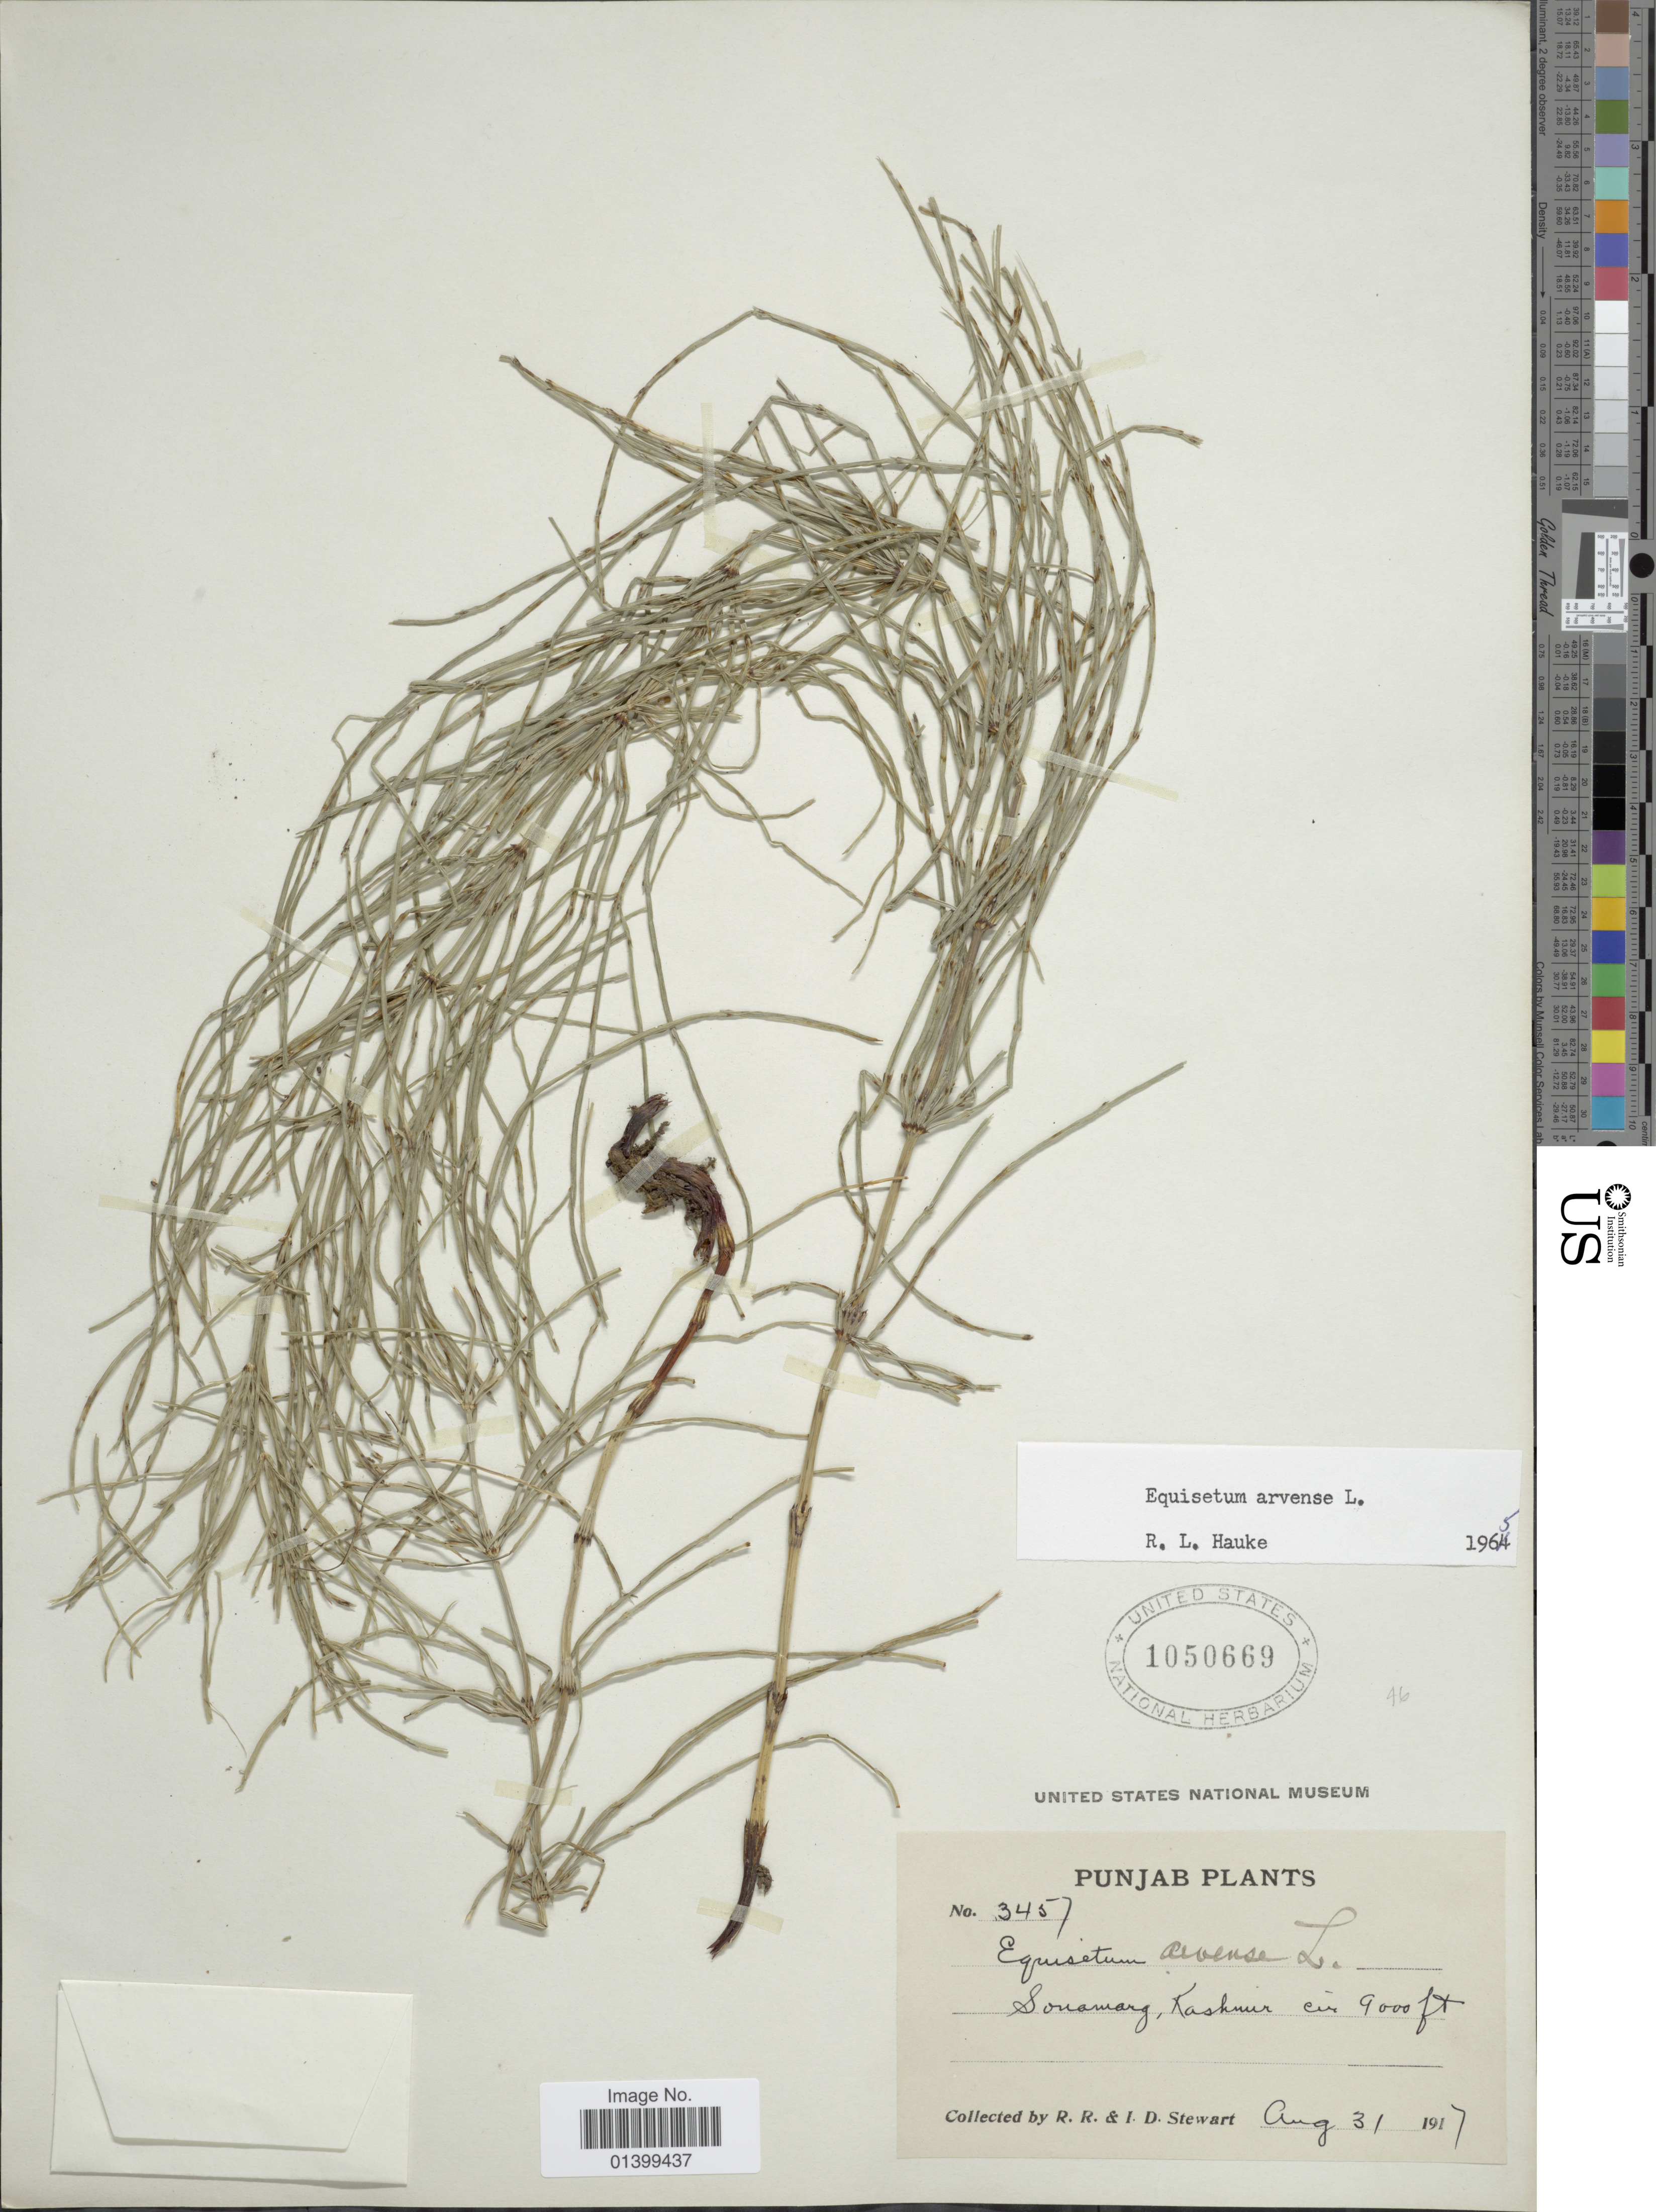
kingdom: Plantae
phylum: Tracheophyta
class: Polypodiopsida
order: Equisetales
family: Equisetaceae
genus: Equisetum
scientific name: Equisetum arvense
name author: L.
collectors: R. R. Stewart & I. Stewart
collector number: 3457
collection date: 1917-08-31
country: India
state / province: Punjab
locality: Sonamarg, Kashmir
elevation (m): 2743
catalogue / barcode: US 1050669